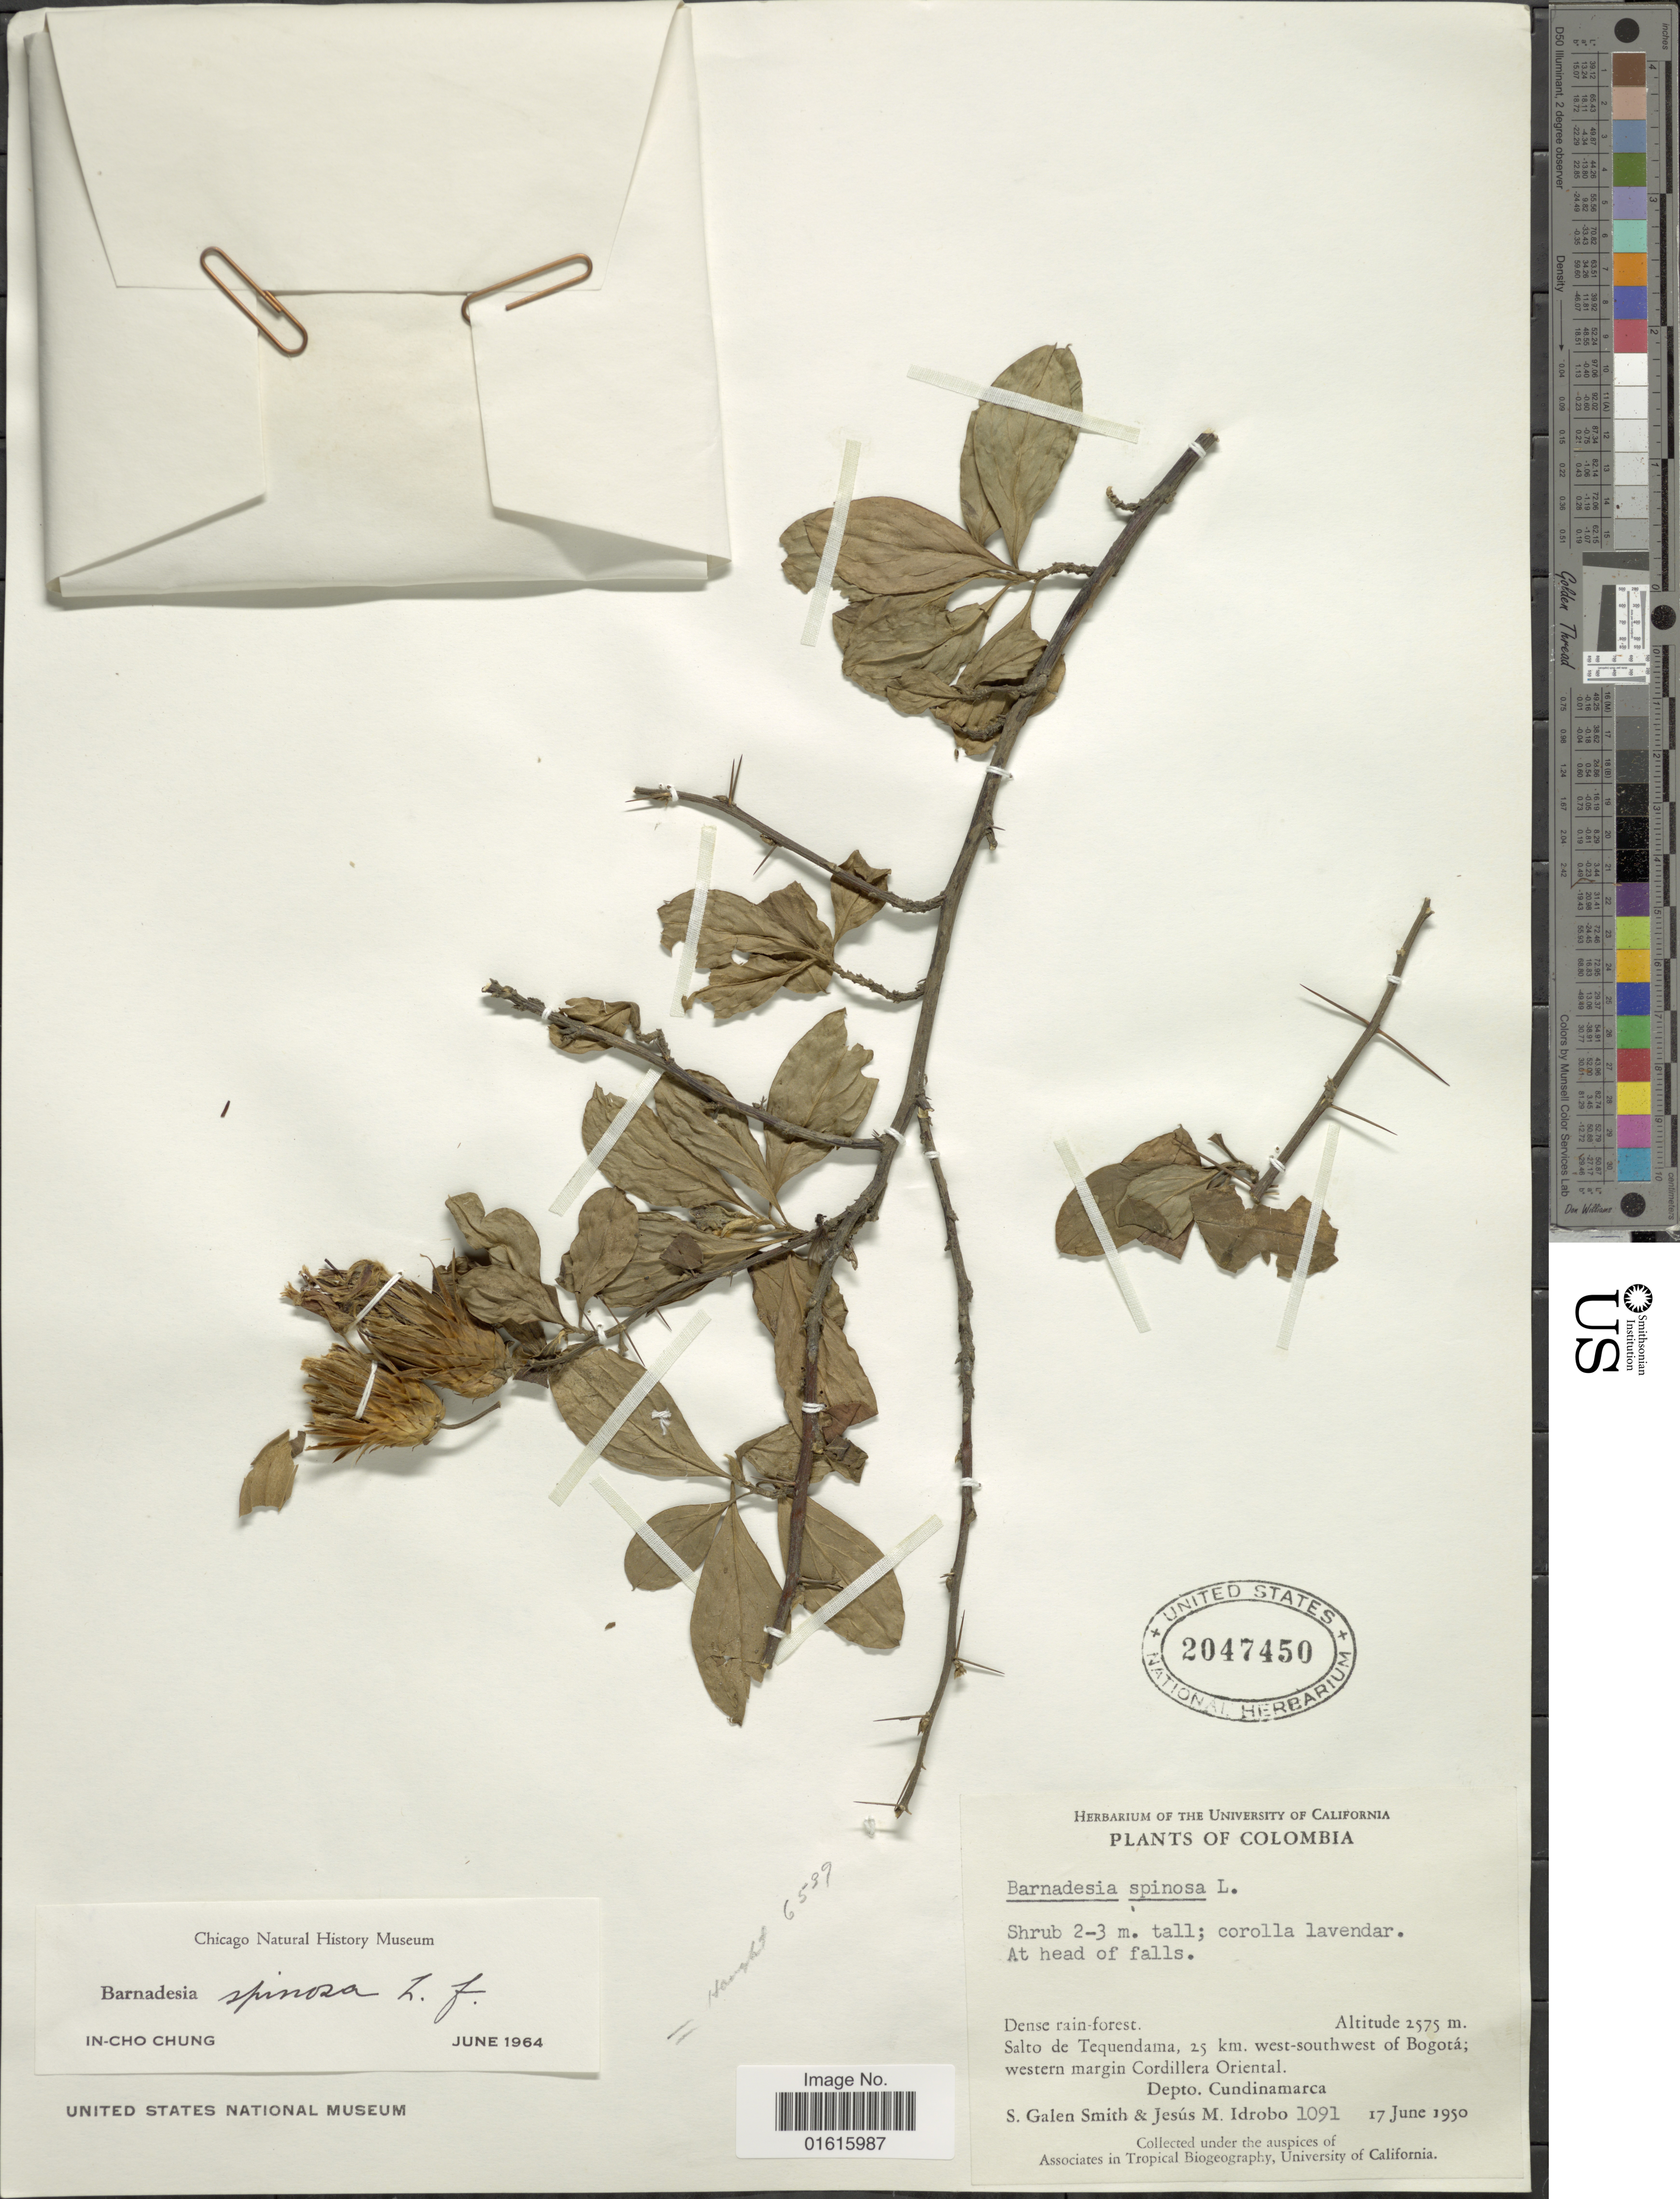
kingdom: Plantae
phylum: Tracheophyta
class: Magnoliopsida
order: Asterales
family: Asteraceae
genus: Barnadesia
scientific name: Barnadesia spinosa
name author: L. f.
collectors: S. G. Smith & J. M. Idrobo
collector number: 1091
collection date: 1950-06-17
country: Colombia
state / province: Cundinamarca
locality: Dense rain forest. Salto de Tequendama, 25 km west-southwest of Bogota; western margin Cordillera Oriental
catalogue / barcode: US 2047450